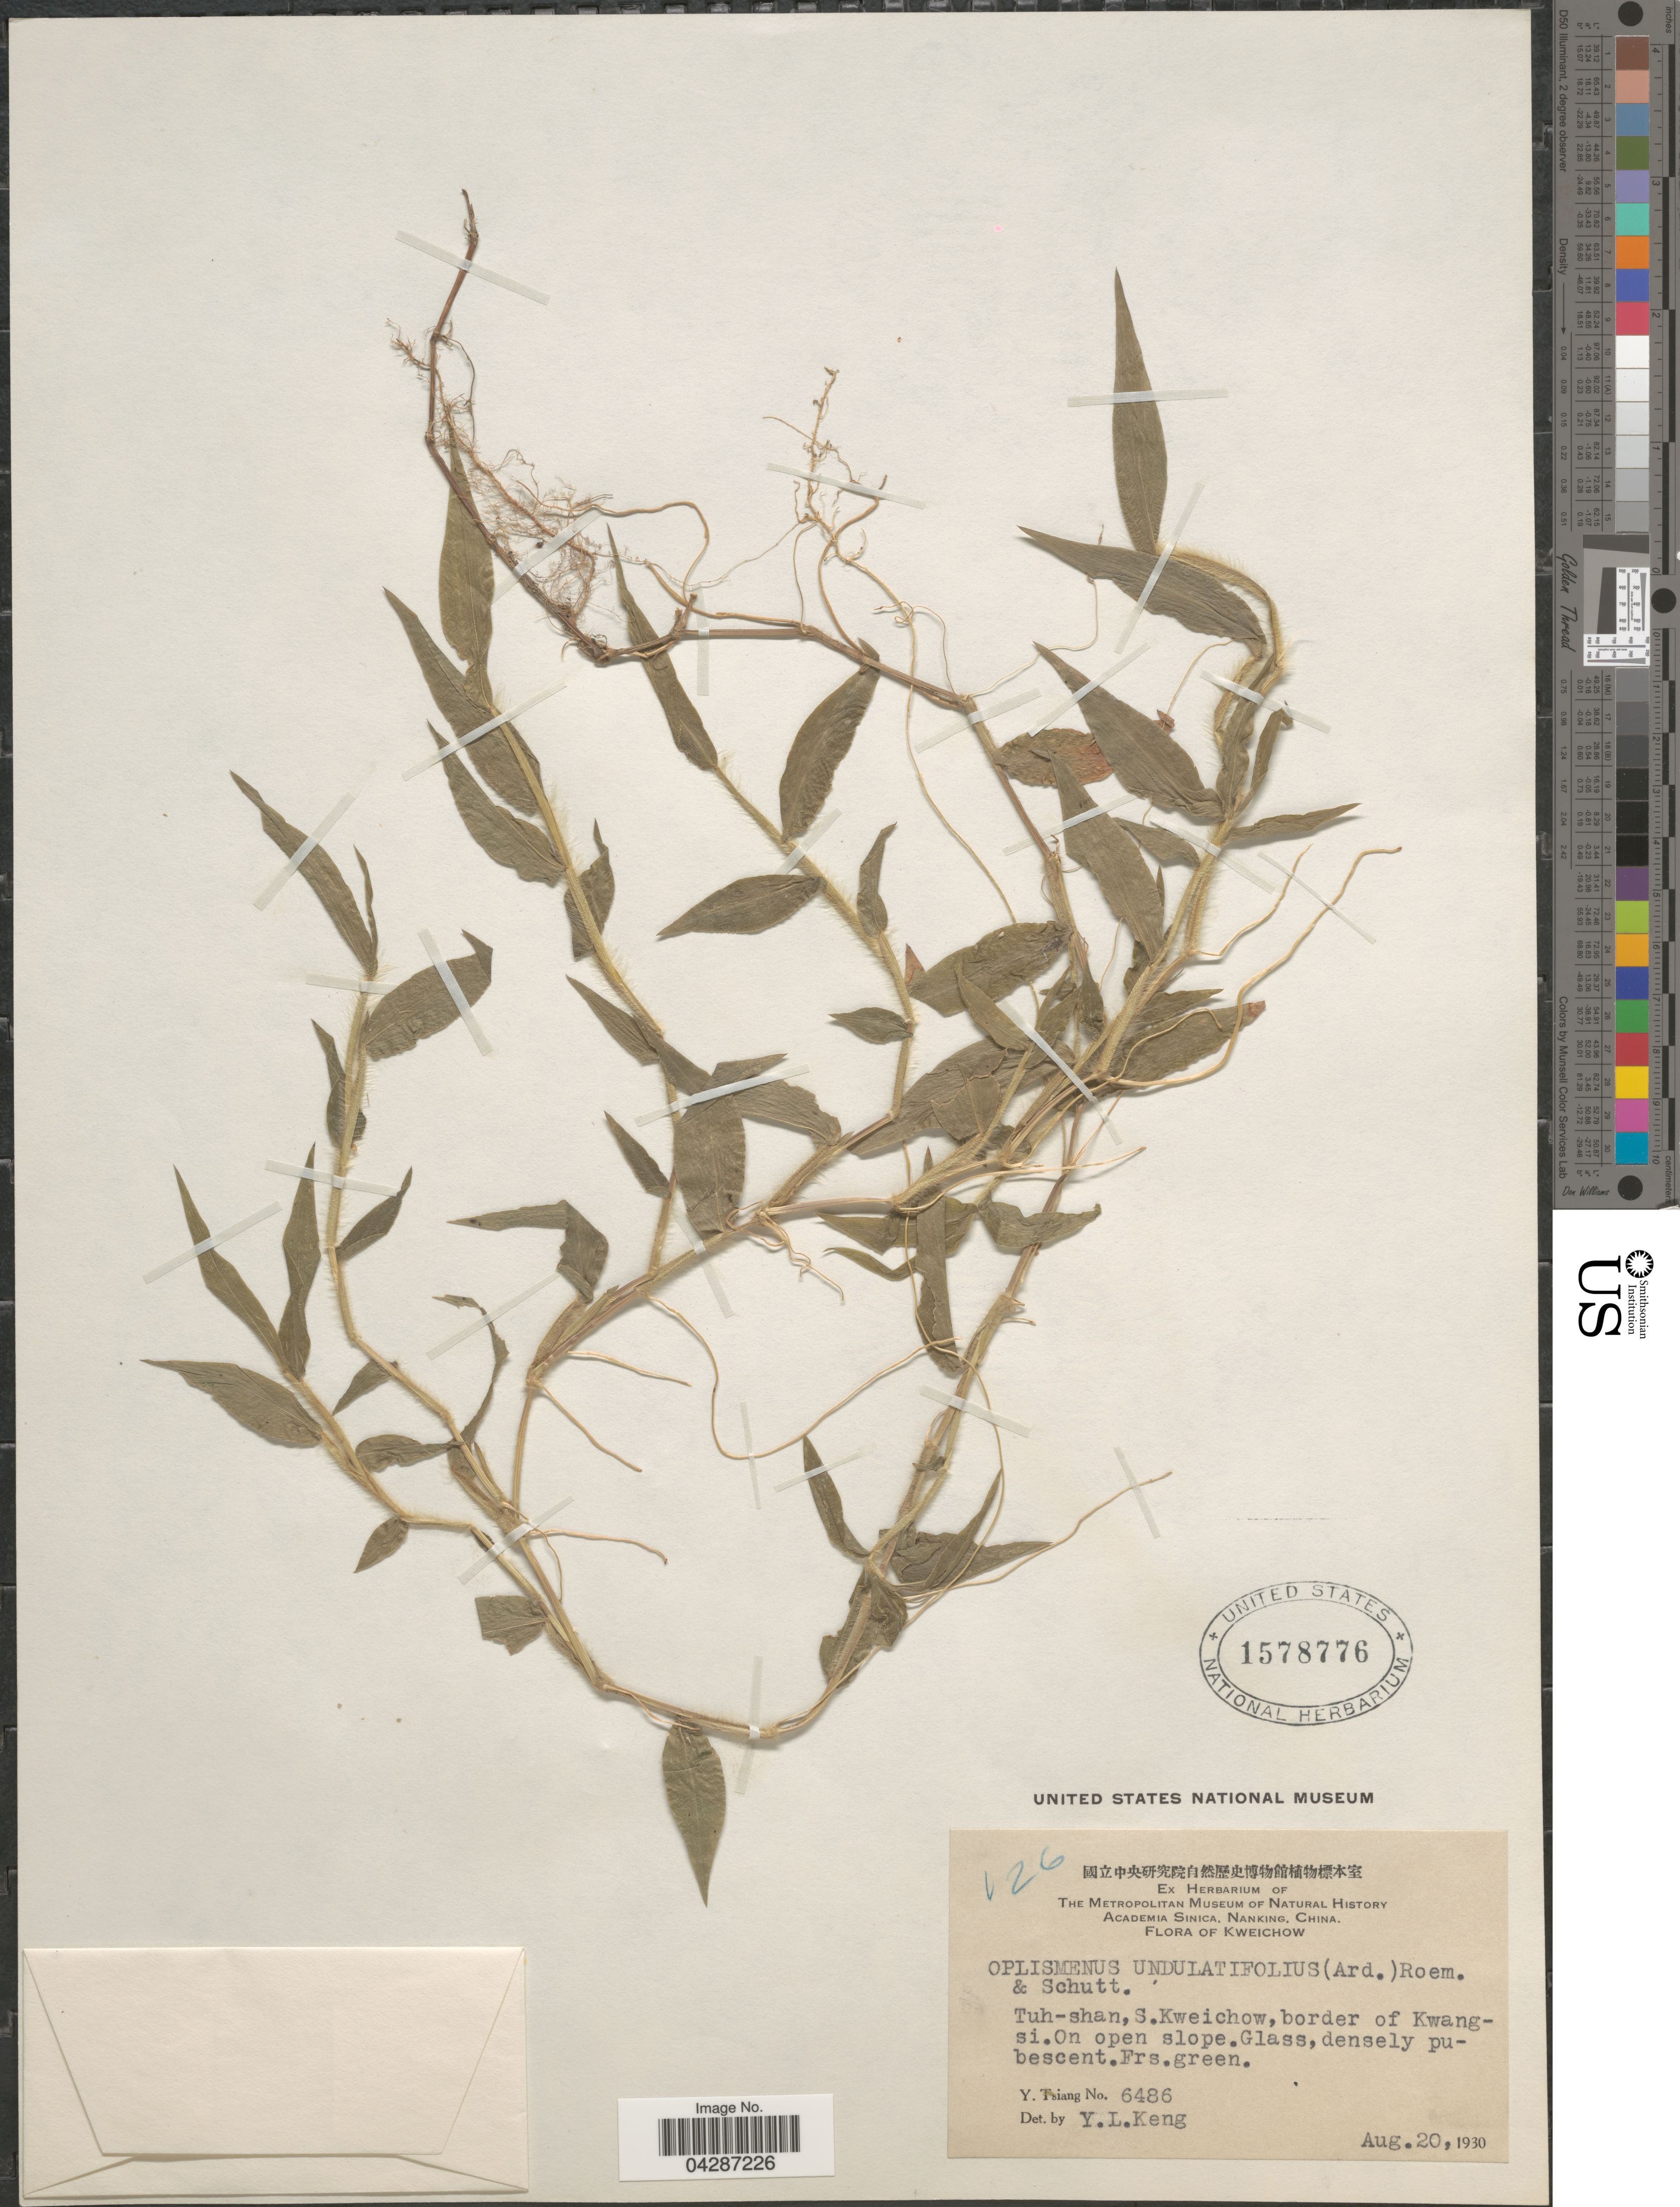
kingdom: Plantae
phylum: Tracheophyta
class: Liliopsida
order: Poales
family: Poaceae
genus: Oplismenus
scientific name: Oplismenus undulatifolius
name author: (Ard.) P. Beauv.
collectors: Y. Tsiang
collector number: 6486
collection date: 1930-08-20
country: China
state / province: Guizhou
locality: Kweichow. Tuh-shan, S. Kweichow, border of Kwangsi. On open slope.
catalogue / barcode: US 1578776